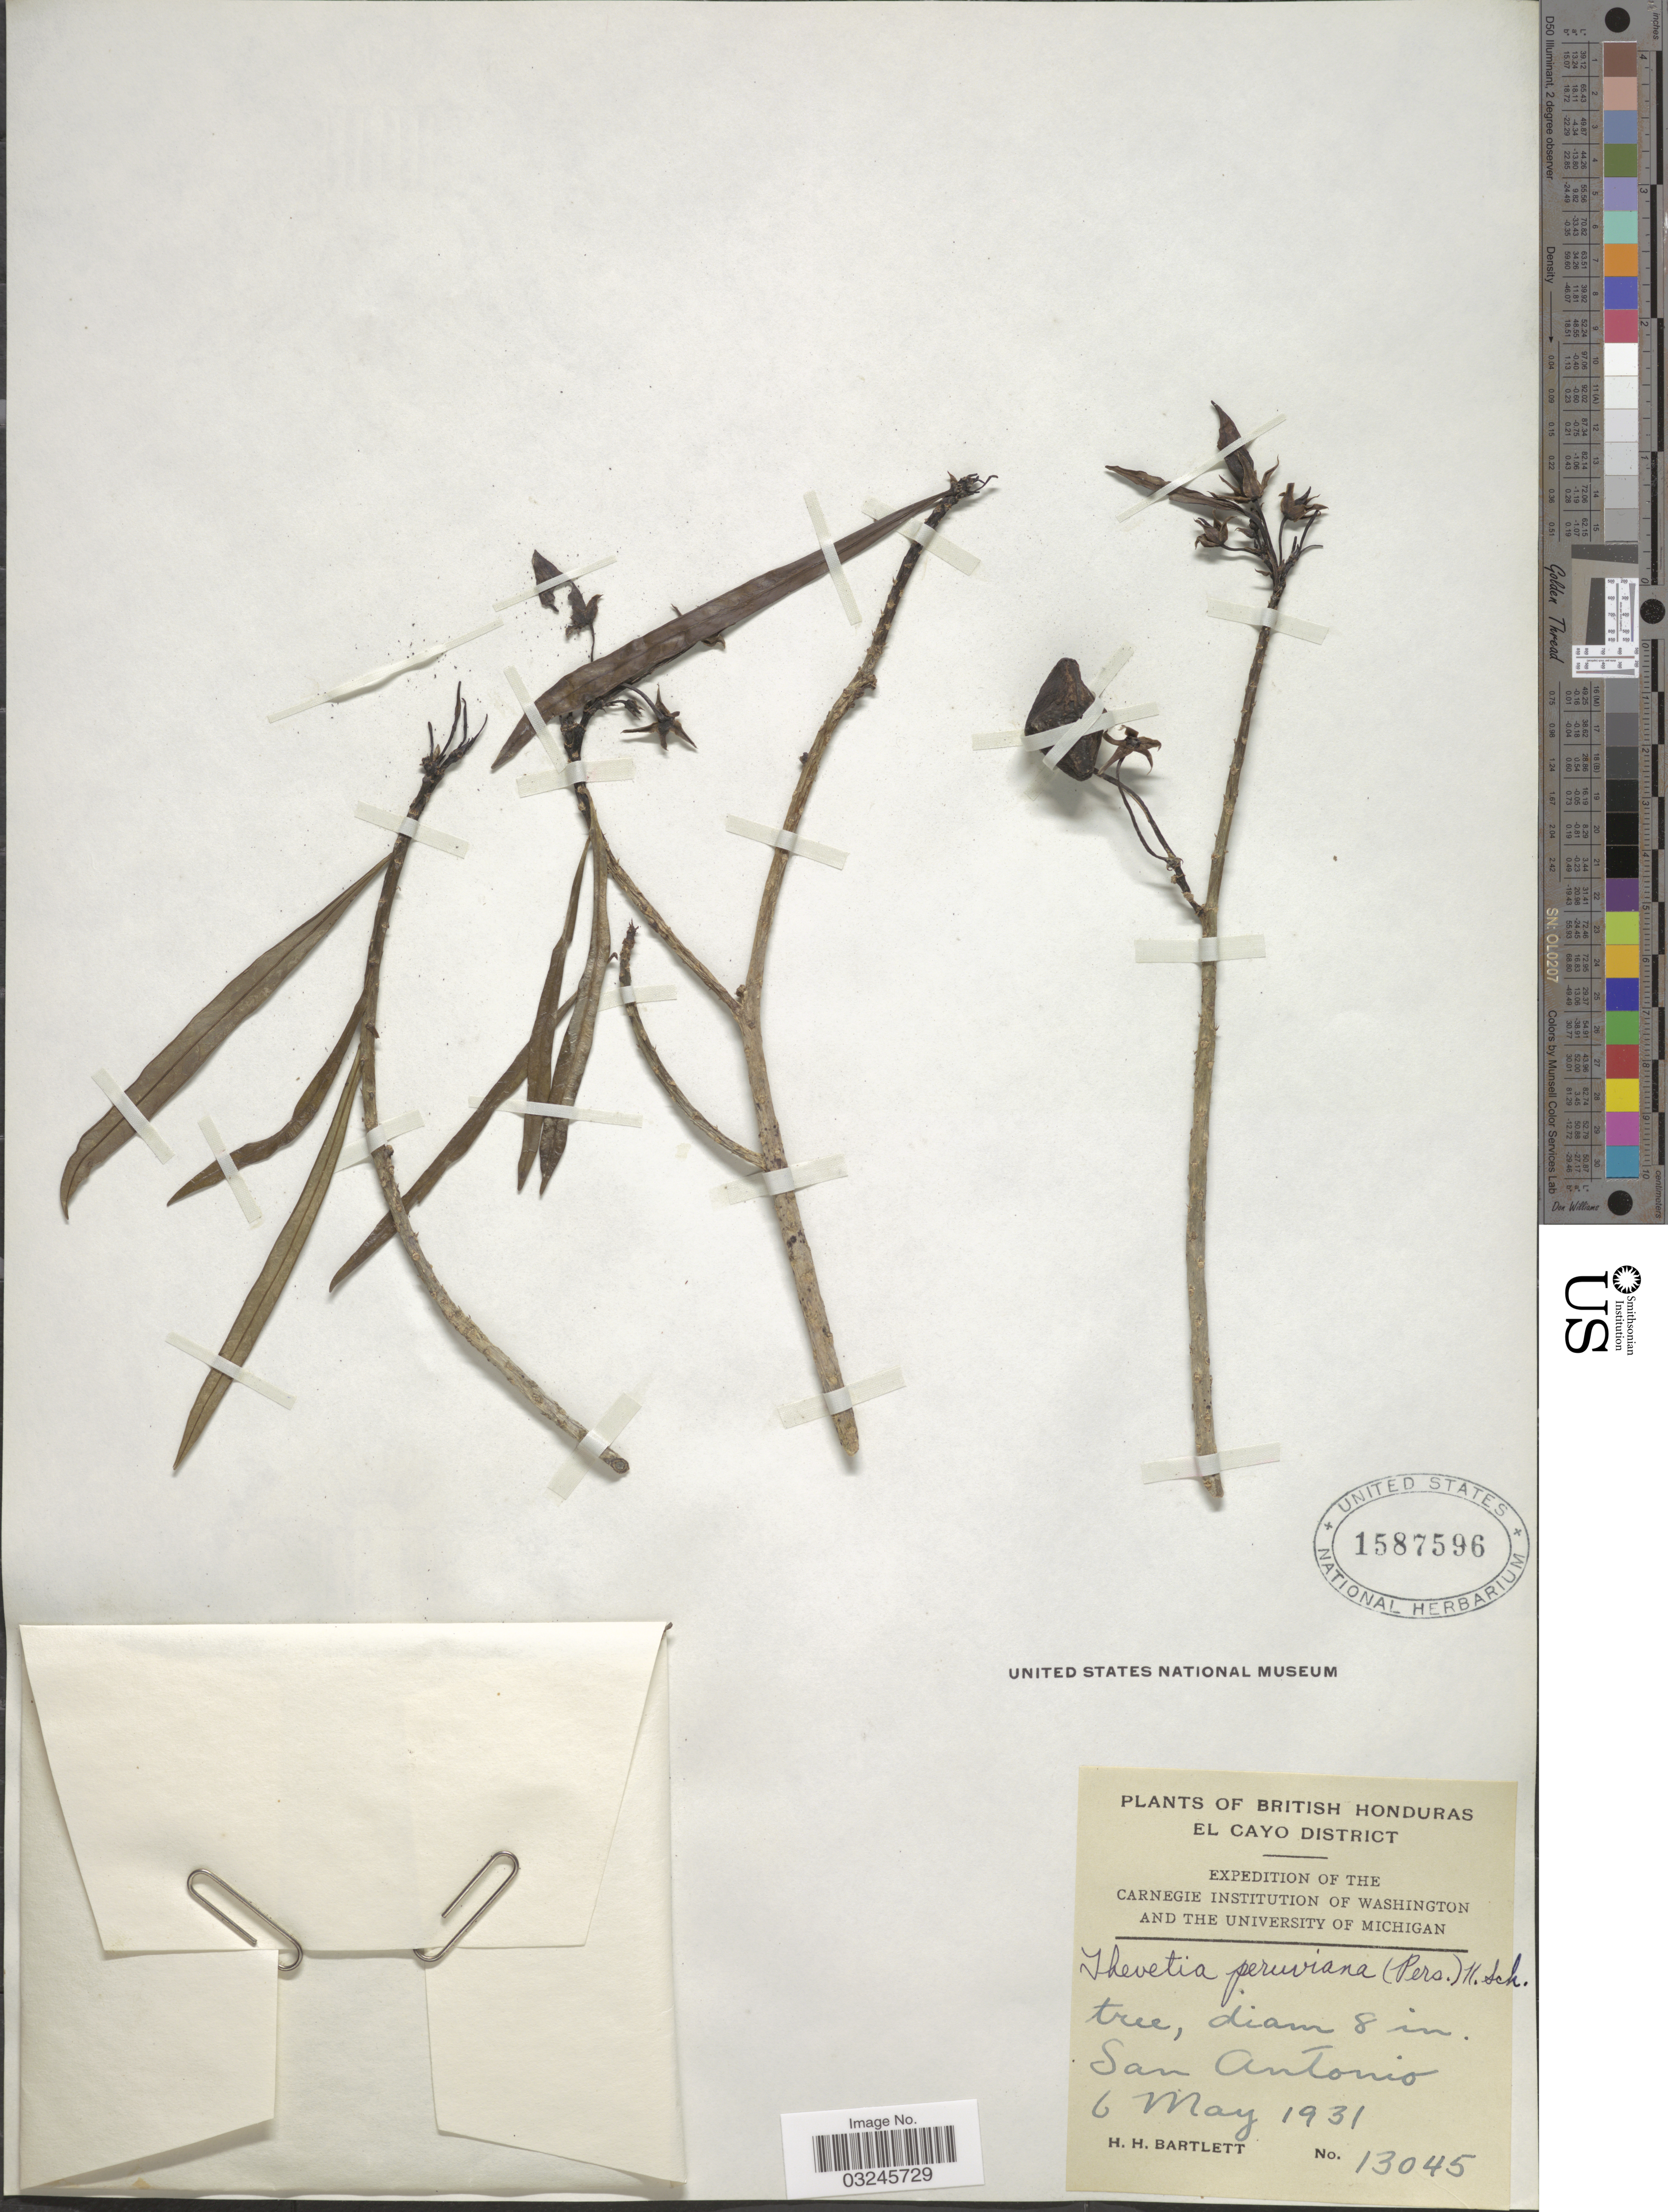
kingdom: Plantae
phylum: Tracheophyta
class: Magnoliopsida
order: Gentianales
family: Apocynaceae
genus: Thevetia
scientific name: Thevetia peruviana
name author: (Pers.) K. Schum.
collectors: H. H. Bartlett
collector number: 13045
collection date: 1931-05-06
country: Belize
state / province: Cayo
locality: British Honduras, El Cayo District, San Antonio.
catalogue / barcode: US 1587596